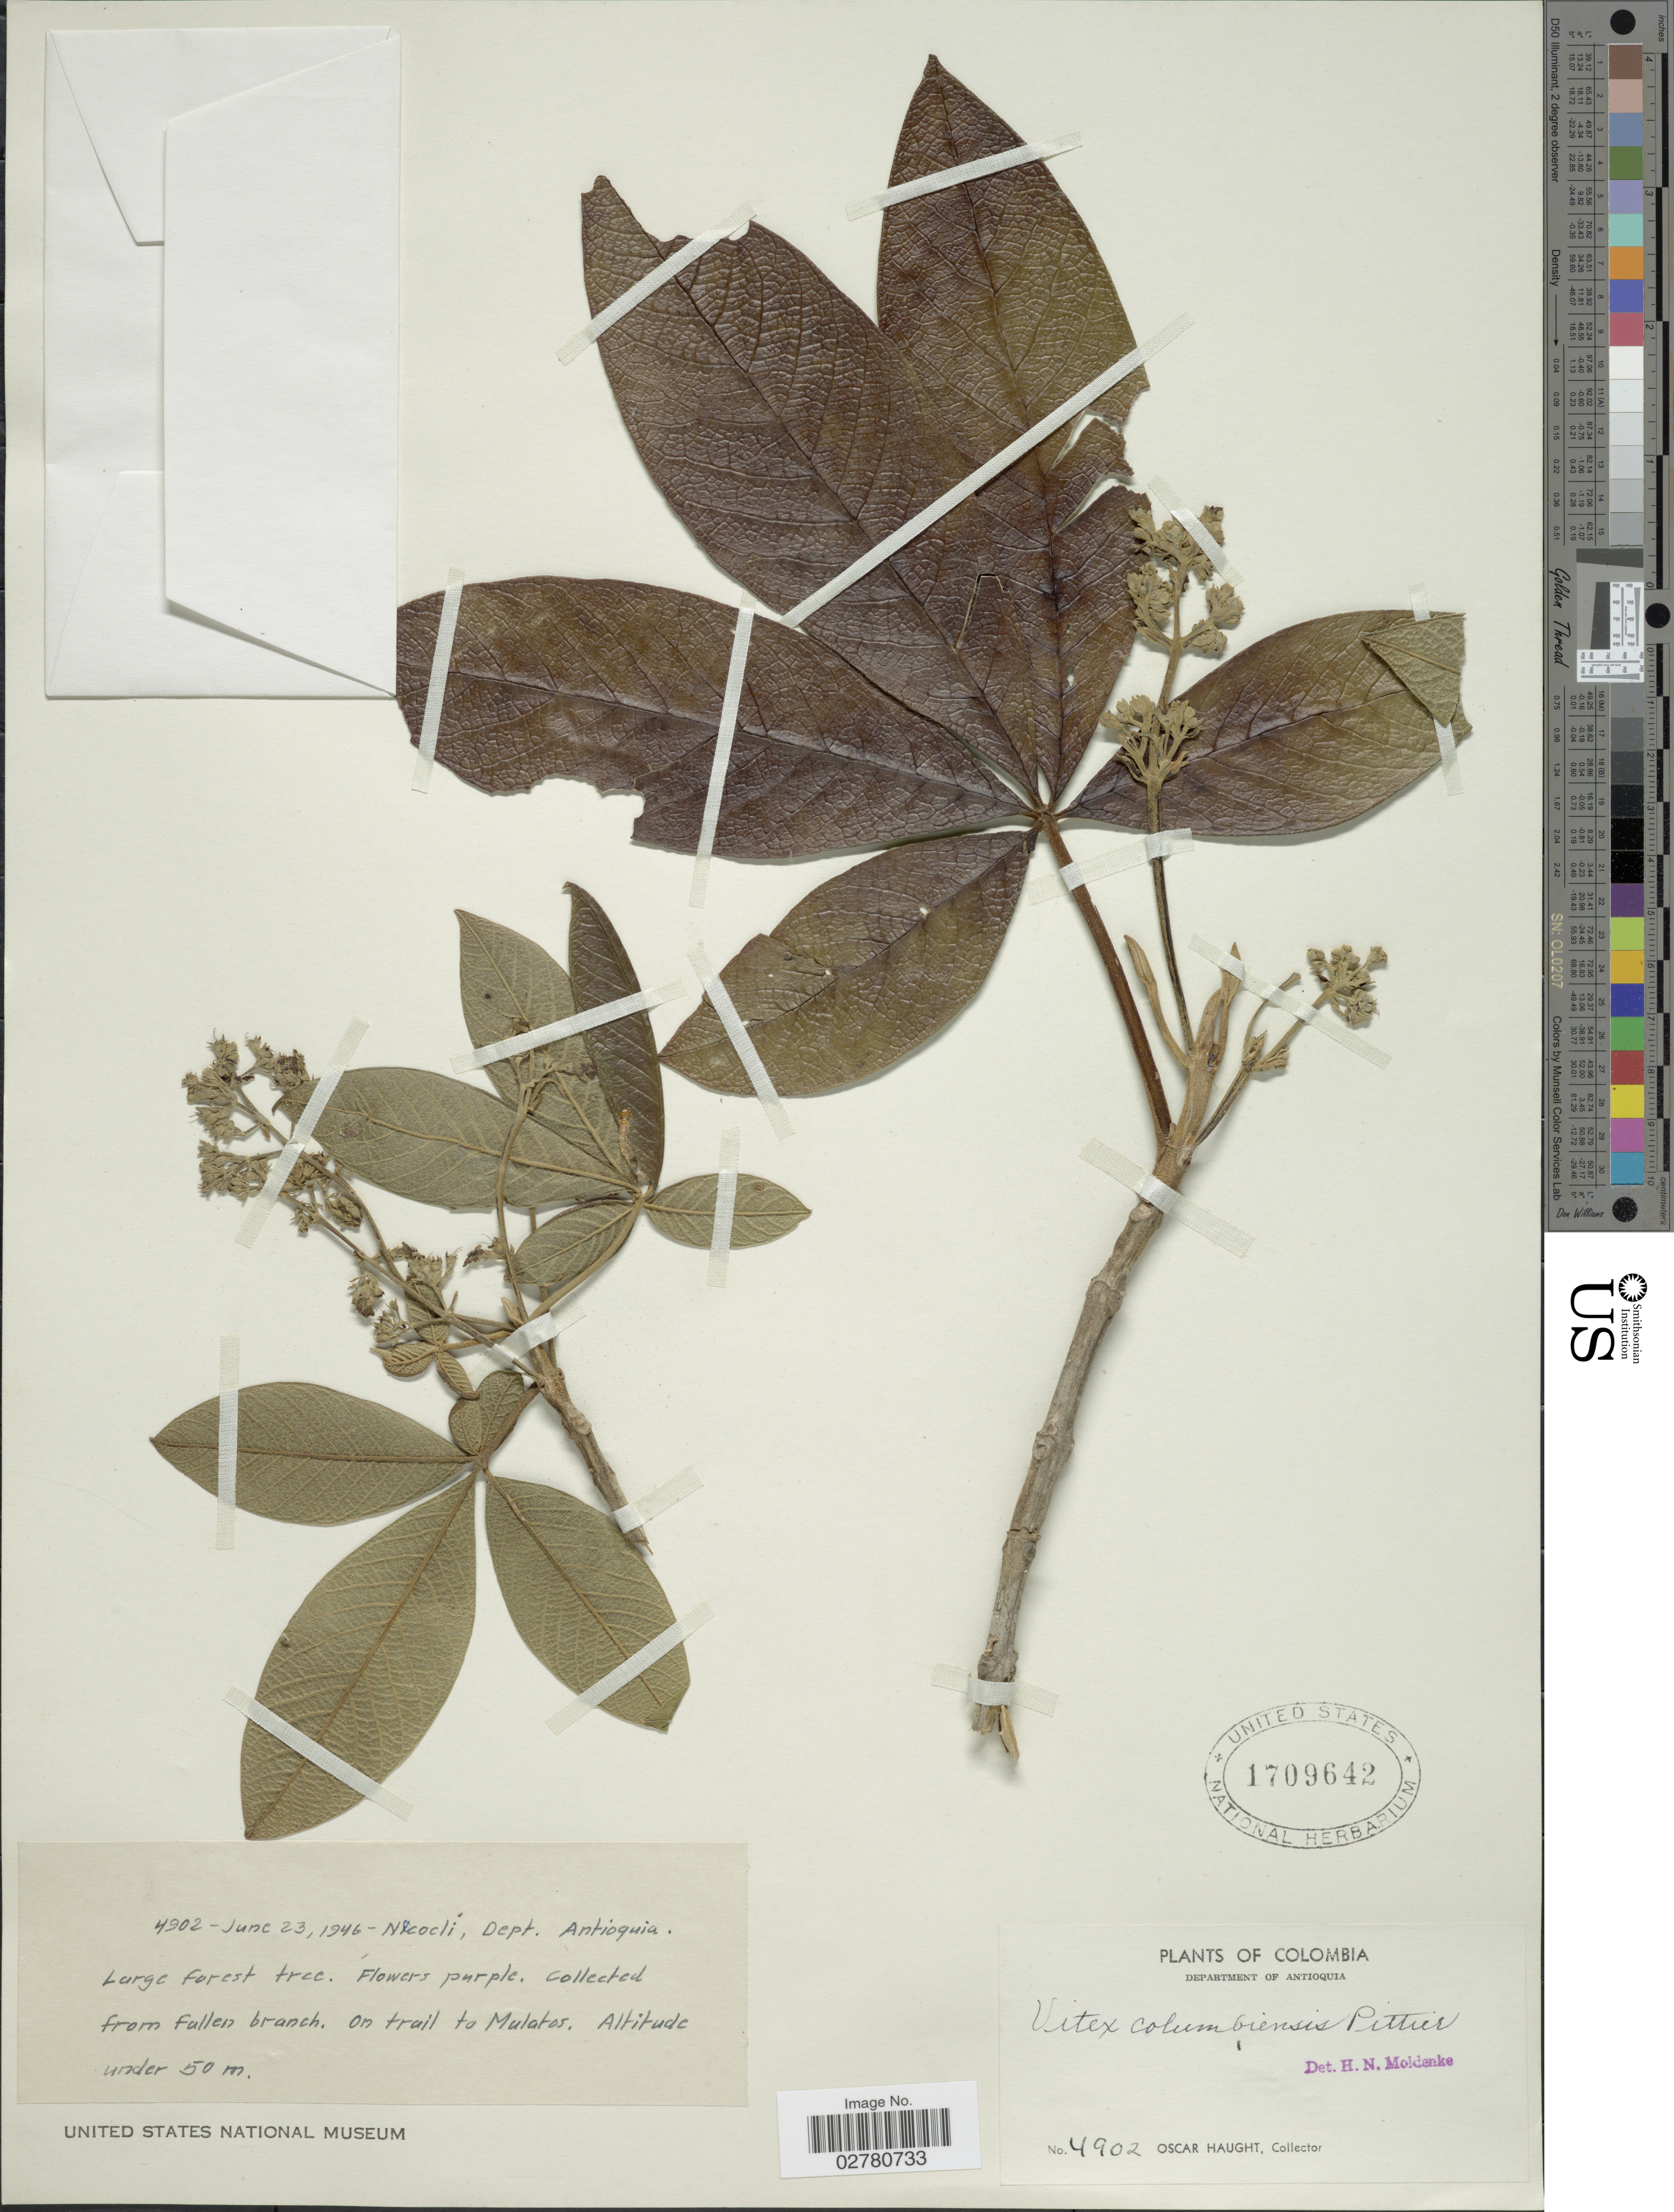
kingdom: Plantae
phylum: Tracheophyta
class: Magnoliopsida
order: Lamiales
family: Lamiaceae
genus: Vitex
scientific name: Vitex columbiensis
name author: Pittier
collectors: O. Haught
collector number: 4902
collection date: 1946-06-23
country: Colombia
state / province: Antioquia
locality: Necocli-, Department of Antioquia.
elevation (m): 50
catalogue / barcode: US 1709642